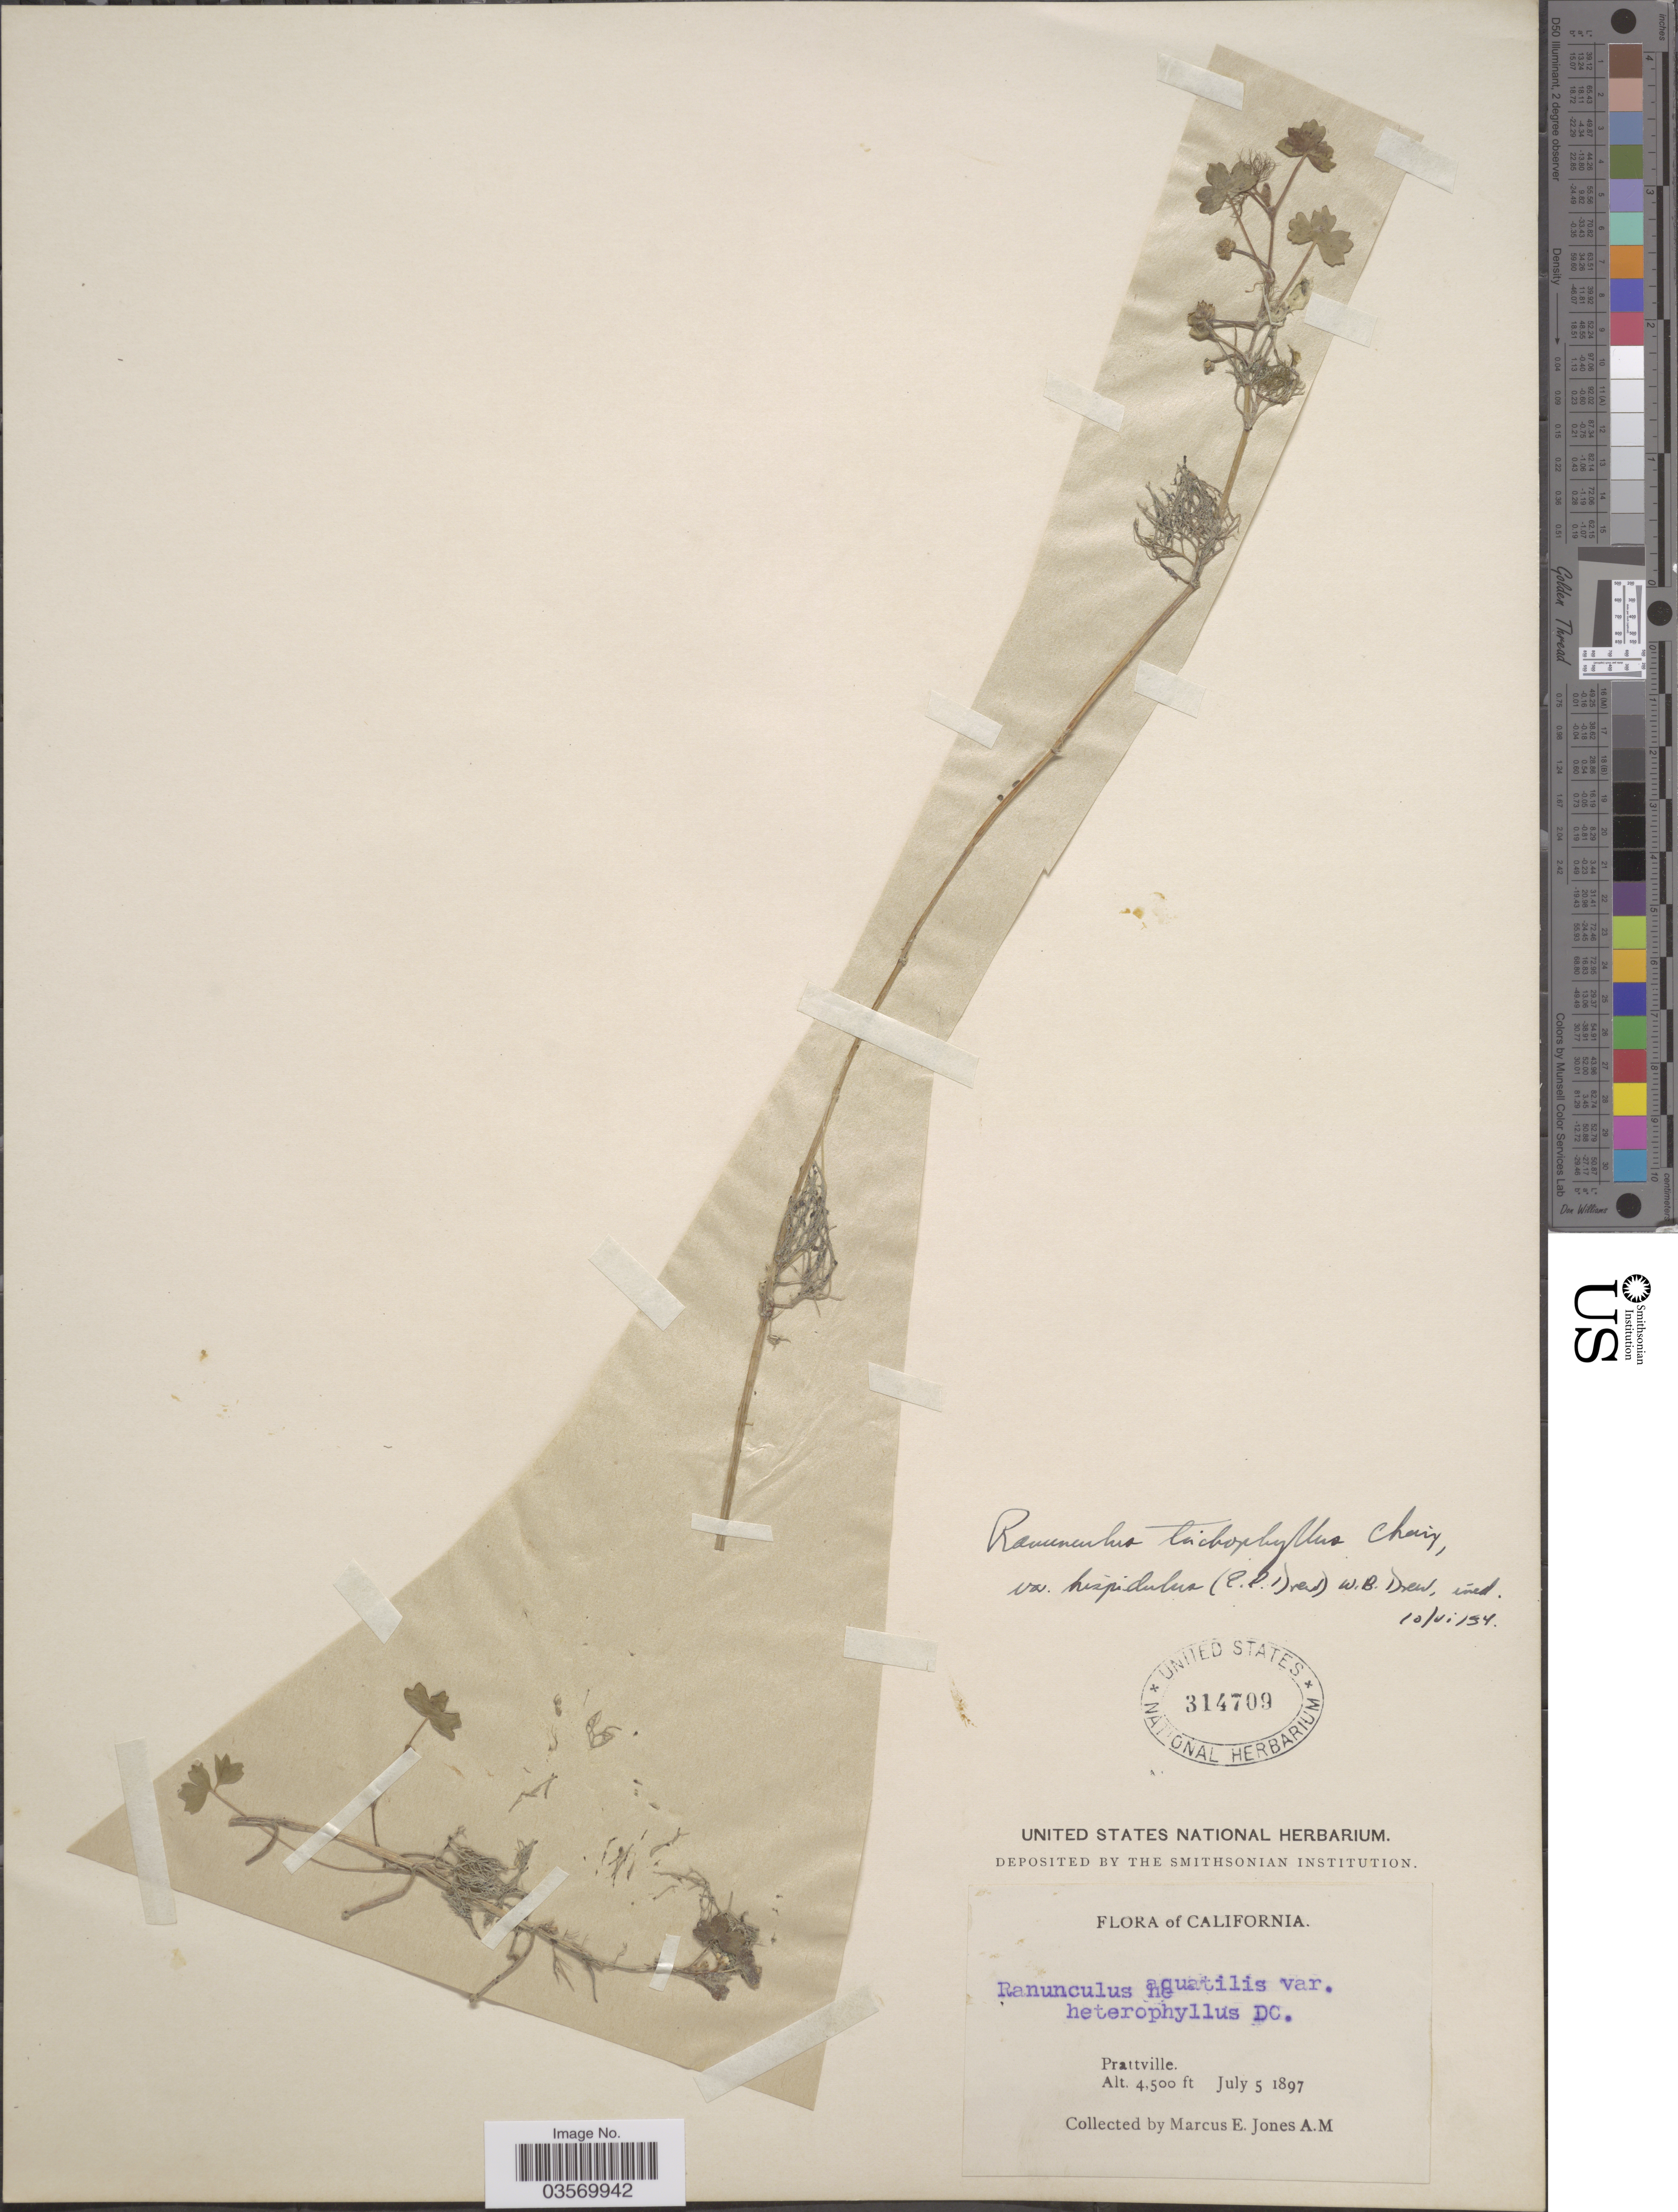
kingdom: Plantae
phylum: Tracheophyta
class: Magnoliopsida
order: Ranunculales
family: Ranunculaceae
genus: Ranunculus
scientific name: Ranunculus mongolicus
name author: (Krylov) Serg.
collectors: M. E. Jones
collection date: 1897-07-05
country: United States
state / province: California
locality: Prattville.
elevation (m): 1372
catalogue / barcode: US 314709